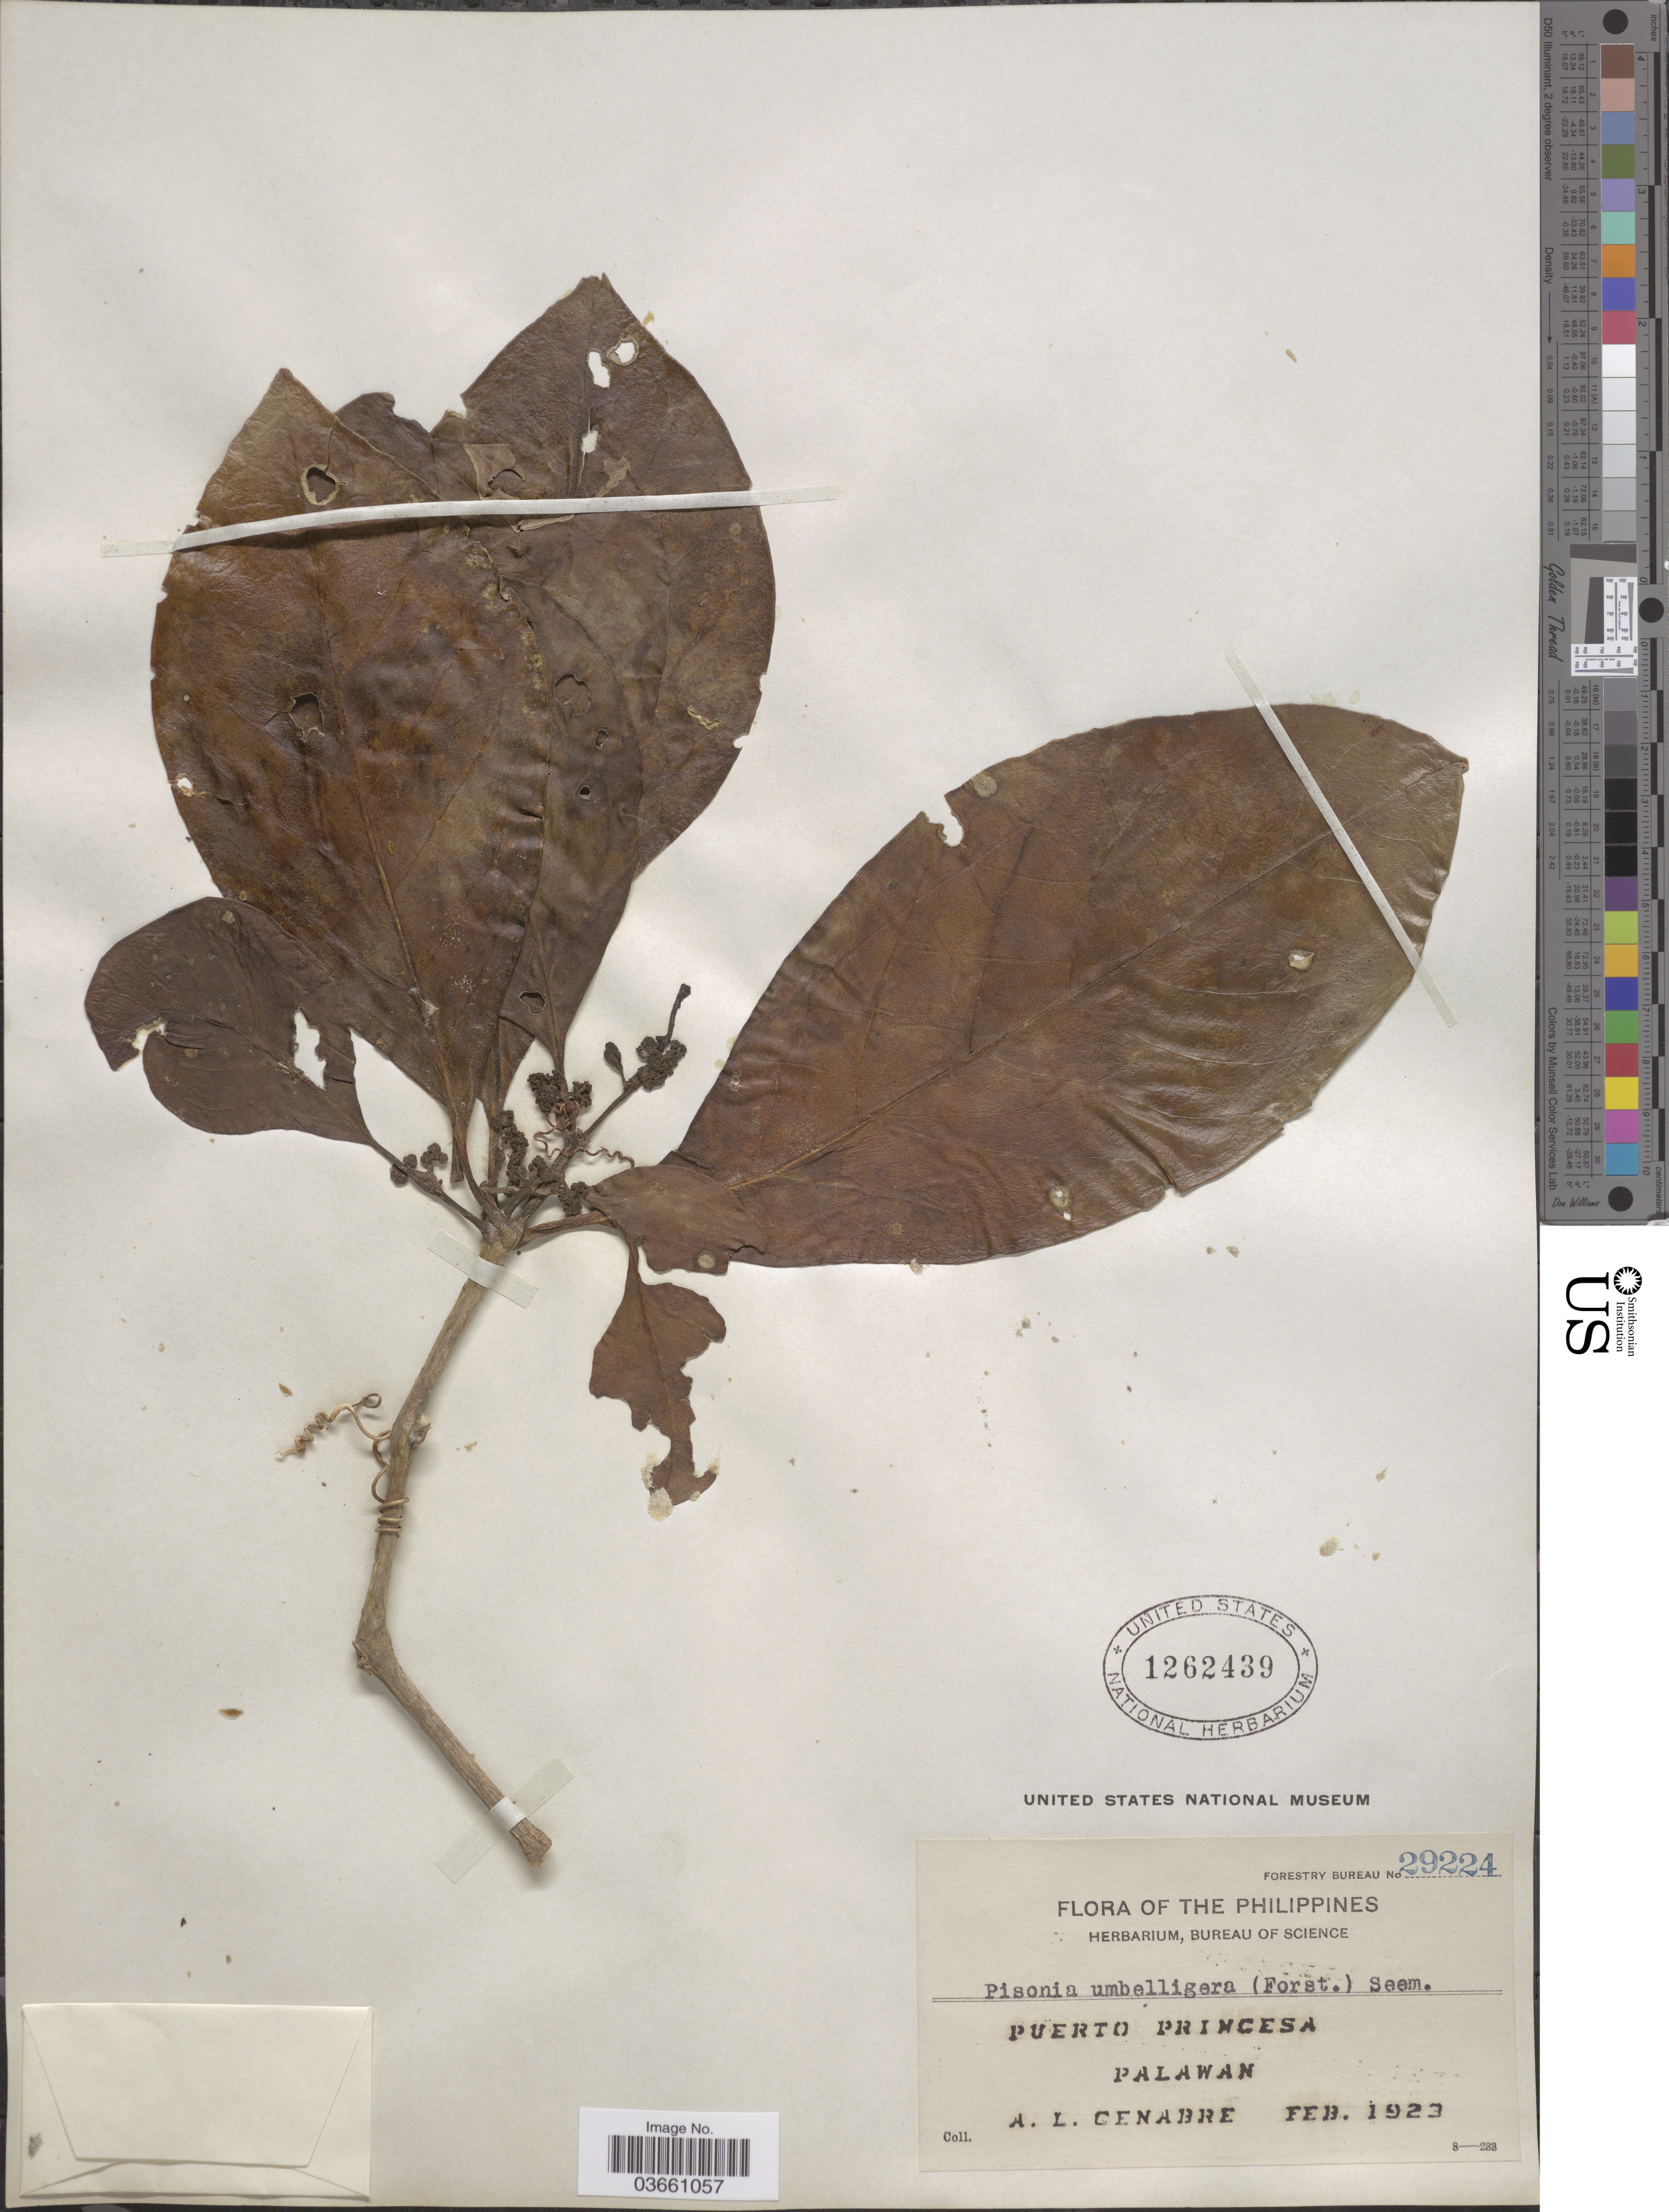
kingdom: Plantae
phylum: Tracheophyta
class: Magnoliopsida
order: Caryophyllales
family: Nyctaginaceae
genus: Pisonia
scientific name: Pisonia umbellifera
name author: (J.R. Forst. & G. Forst.) Seem.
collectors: A. Cenabre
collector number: Forestry Bureau 29224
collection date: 1923-02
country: Philippines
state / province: Mimaropa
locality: Puerto Princesa. Palawan.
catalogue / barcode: US 1262439